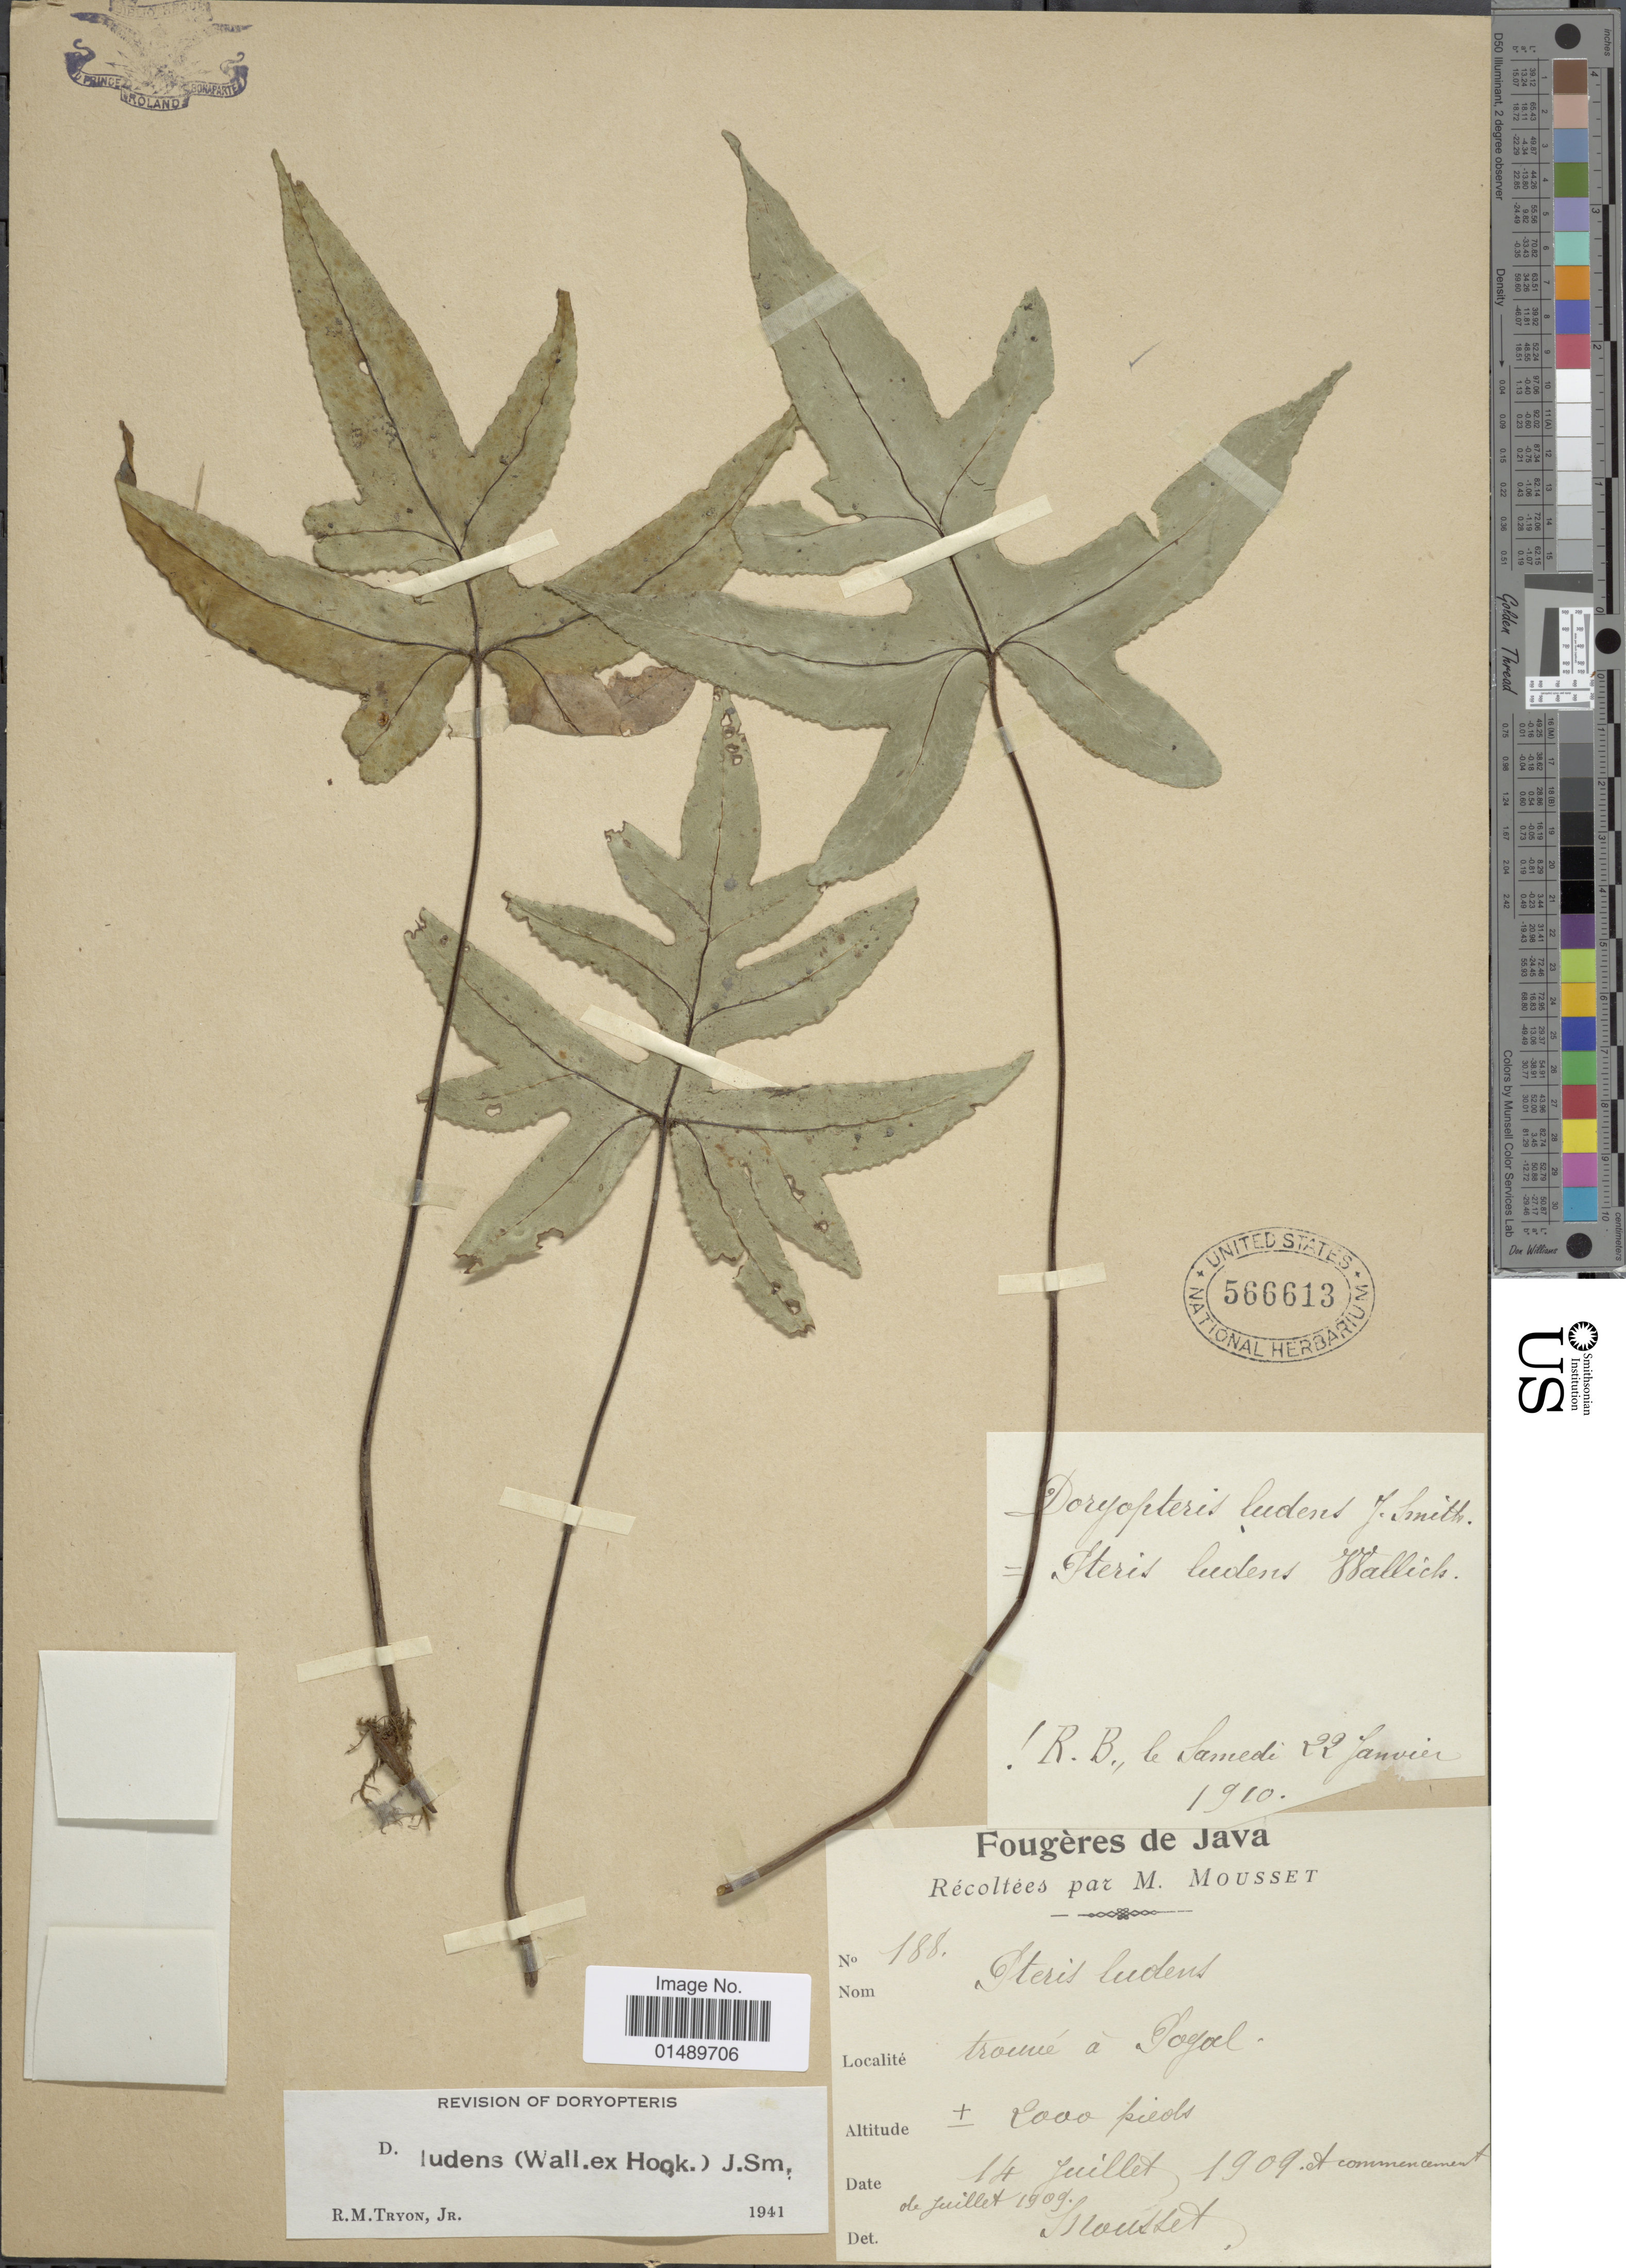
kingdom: Plantae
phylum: Tracheophyta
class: Polypodiopsida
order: Polypodiales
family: Pteridaceae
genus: Calciphilopteris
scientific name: Calciphilopteris ludens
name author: (Wall. ex Hook.) Yesilyurt & H. Schneid.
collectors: M. Mousset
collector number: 188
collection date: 1909-07-14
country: Indonesia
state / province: Java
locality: Java, Brourie a Pogal. [interpreted]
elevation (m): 610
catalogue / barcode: US 566613